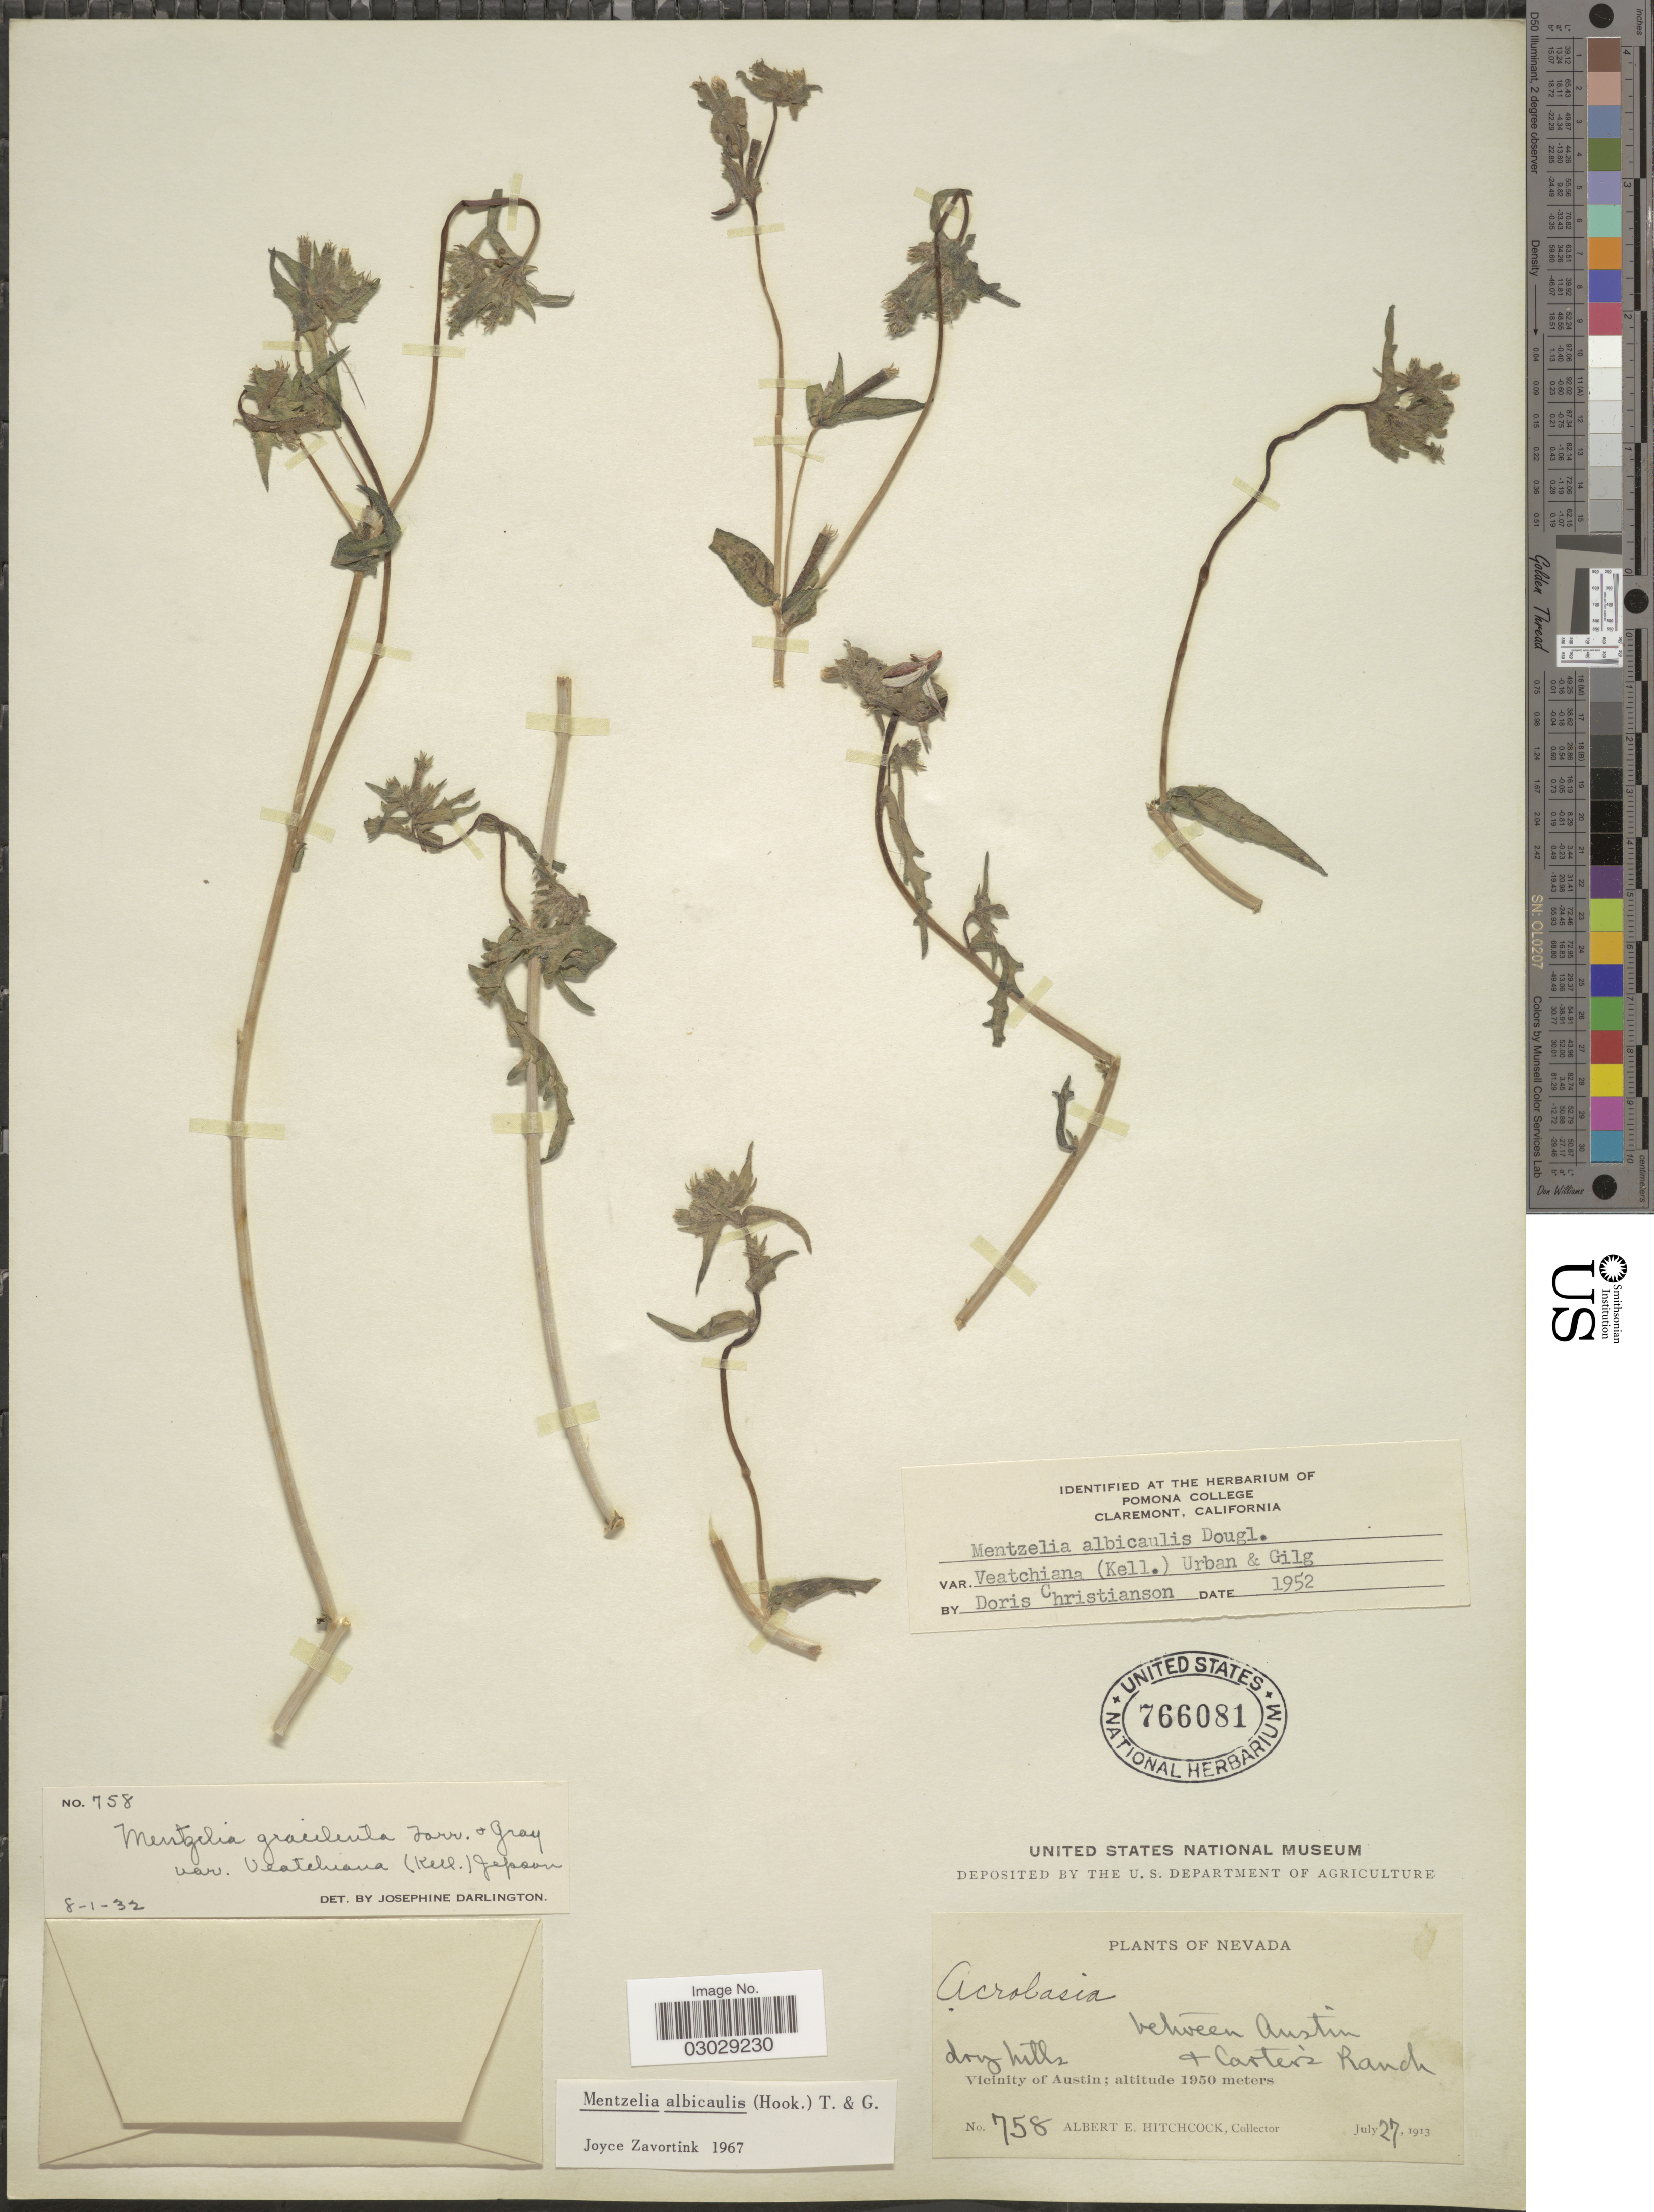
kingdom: Plantae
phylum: Tracheophyta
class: Magnoliopsida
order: Cornales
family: Loasaceae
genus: Mentzelia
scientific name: Mentzelia albicaulis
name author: (Douglas ex Hook.) Douglas ex Torr. & A. Gray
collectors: A. Hitchcock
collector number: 758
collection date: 1913-07-27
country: United States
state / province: Nevada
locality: Between Austin & Carter's Ranch. Vicinity of Austin.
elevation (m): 1950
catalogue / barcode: US 766081